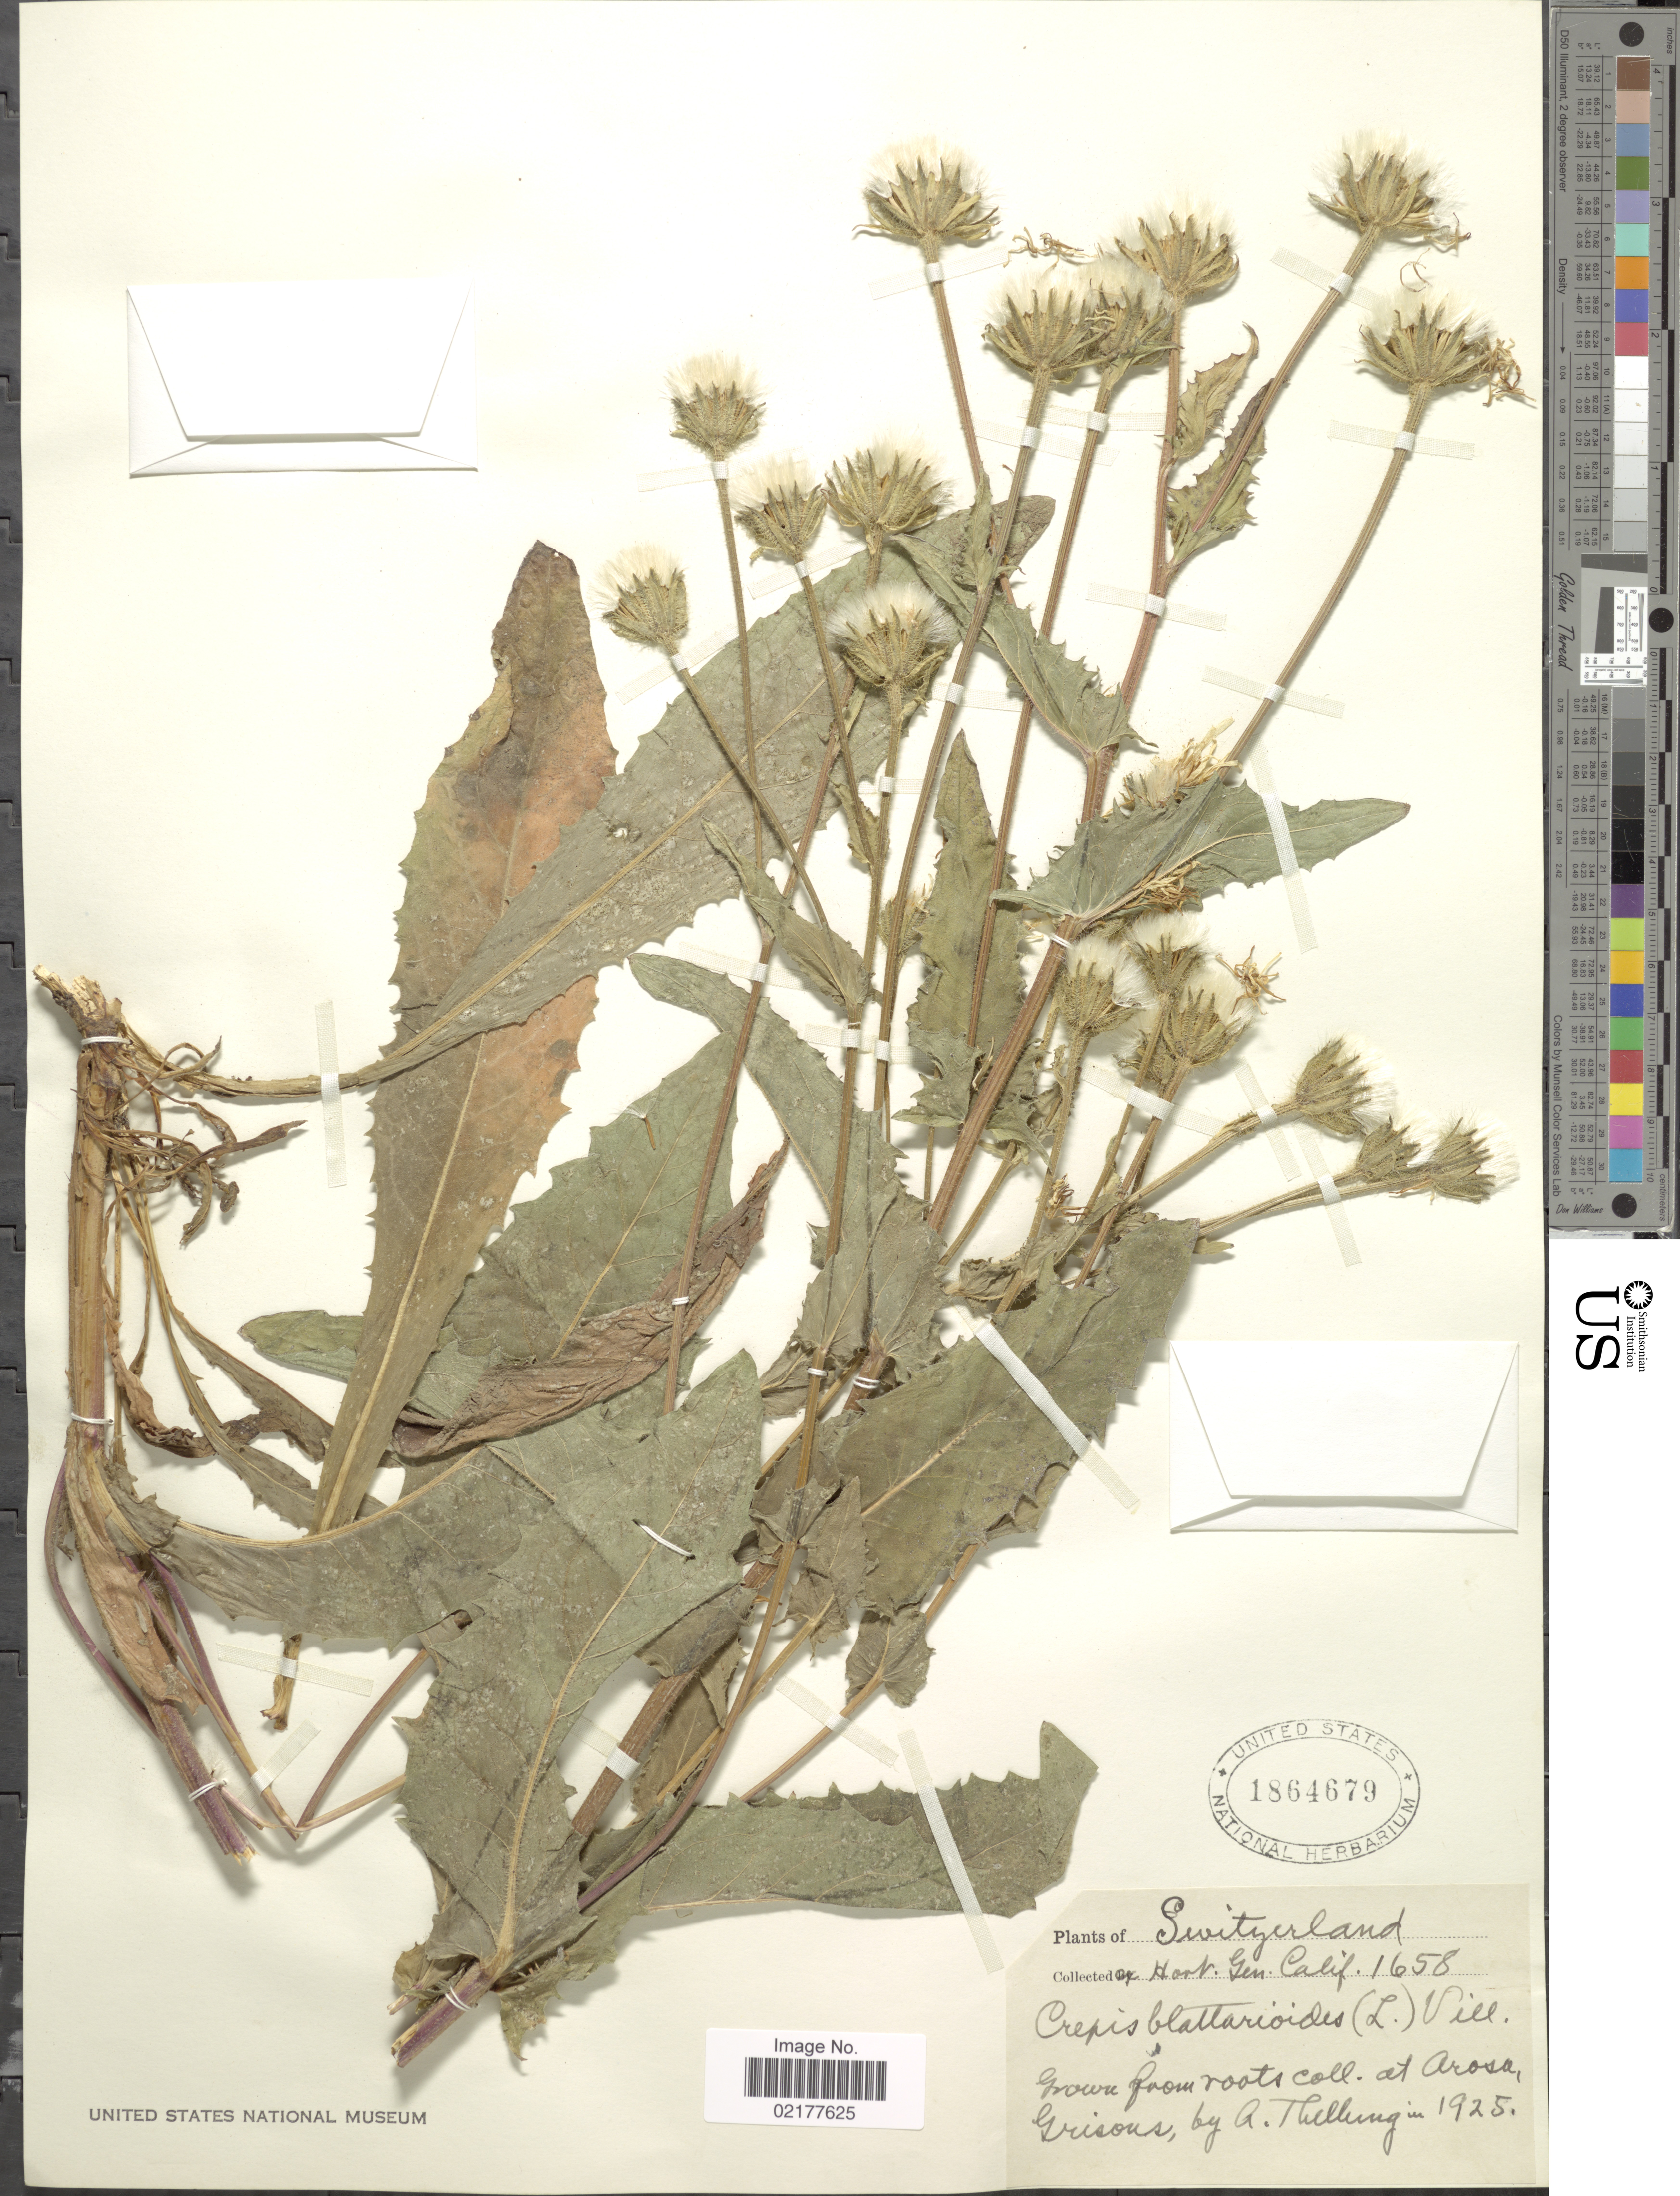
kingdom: Plantae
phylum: Tracheophyta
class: Magnoliopsida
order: Asterales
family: Asteraceae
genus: Crepis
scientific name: Crepis pyrenaica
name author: (L.) Greuter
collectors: A. Thellung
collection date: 1925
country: Switzerland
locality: Arosa, Grisons [unsure placement]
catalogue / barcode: US 1864679